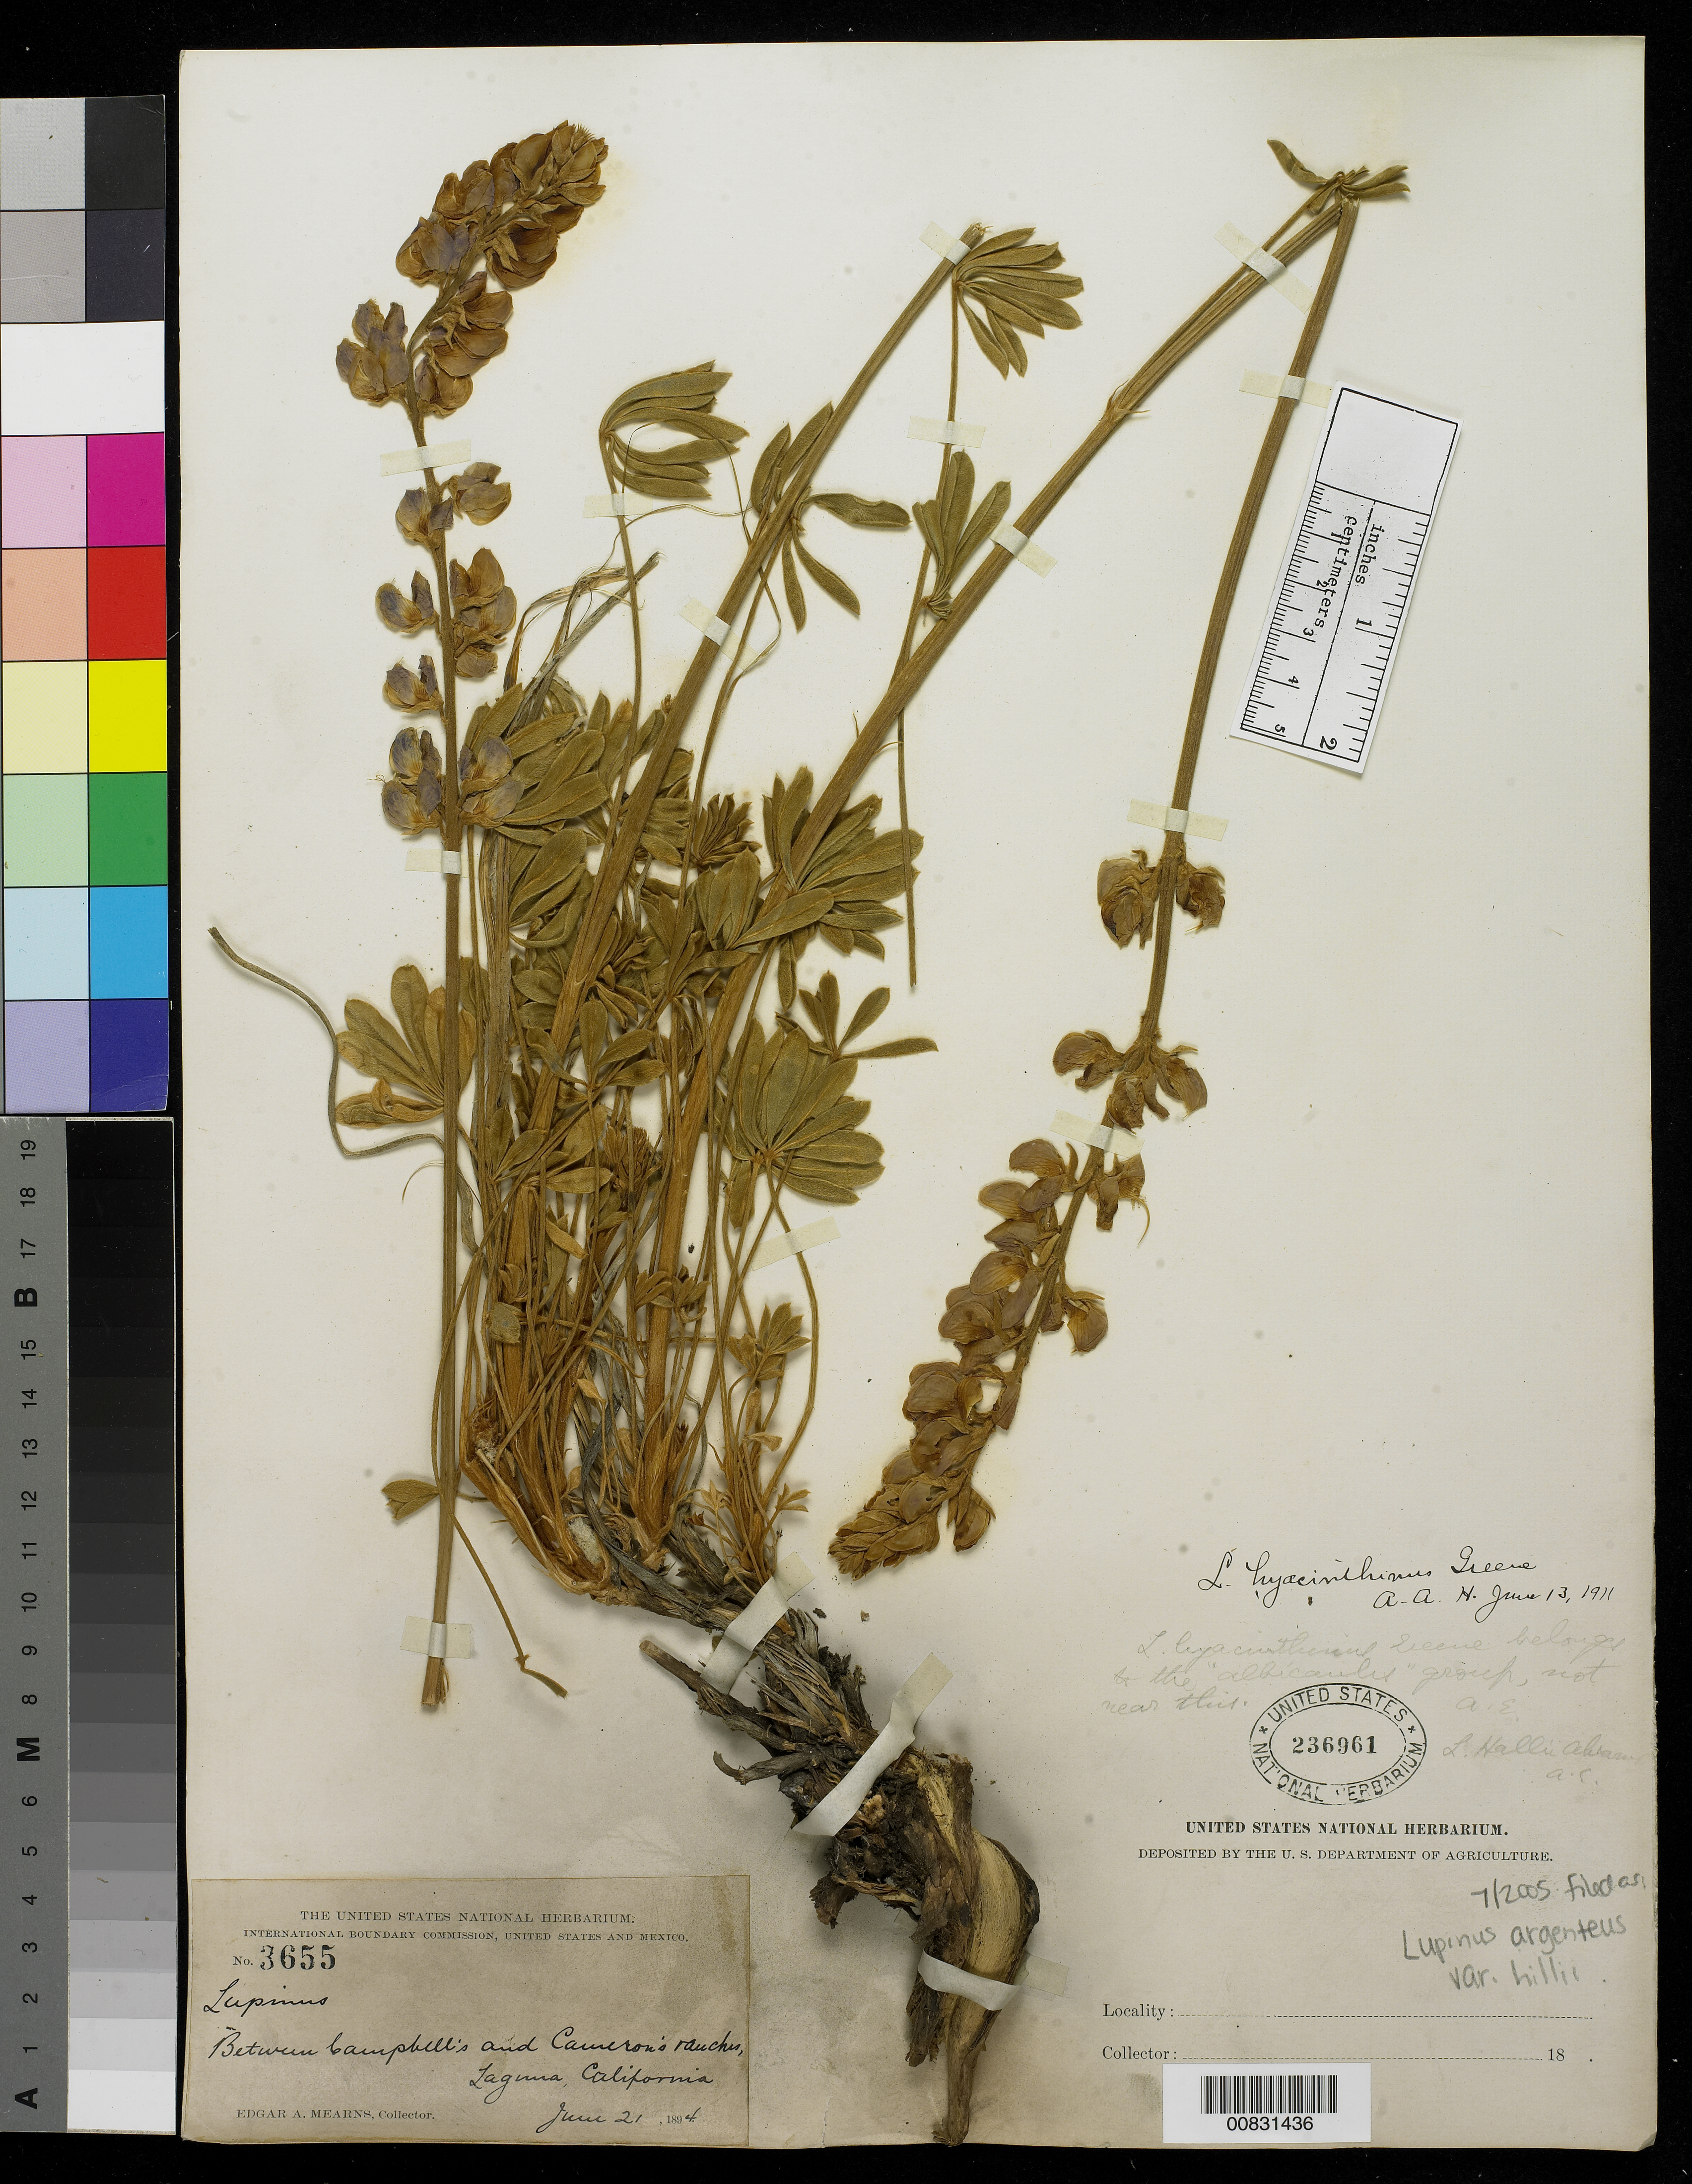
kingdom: Plantae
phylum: Tracheophyta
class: Magnoliopsida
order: Fabales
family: Fabaceae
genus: Lupinus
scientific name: Lupinus excubitus var. hallii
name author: (Abrams) C.P. Sm.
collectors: E. A. Mearns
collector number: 3655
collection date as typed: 21 Jun 1894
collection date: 1894-06-21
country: United States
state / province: California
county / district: Orange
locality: Between Campbell's Ranch and Cameron's Ranch, Laguna, California.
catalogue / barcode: US 236961